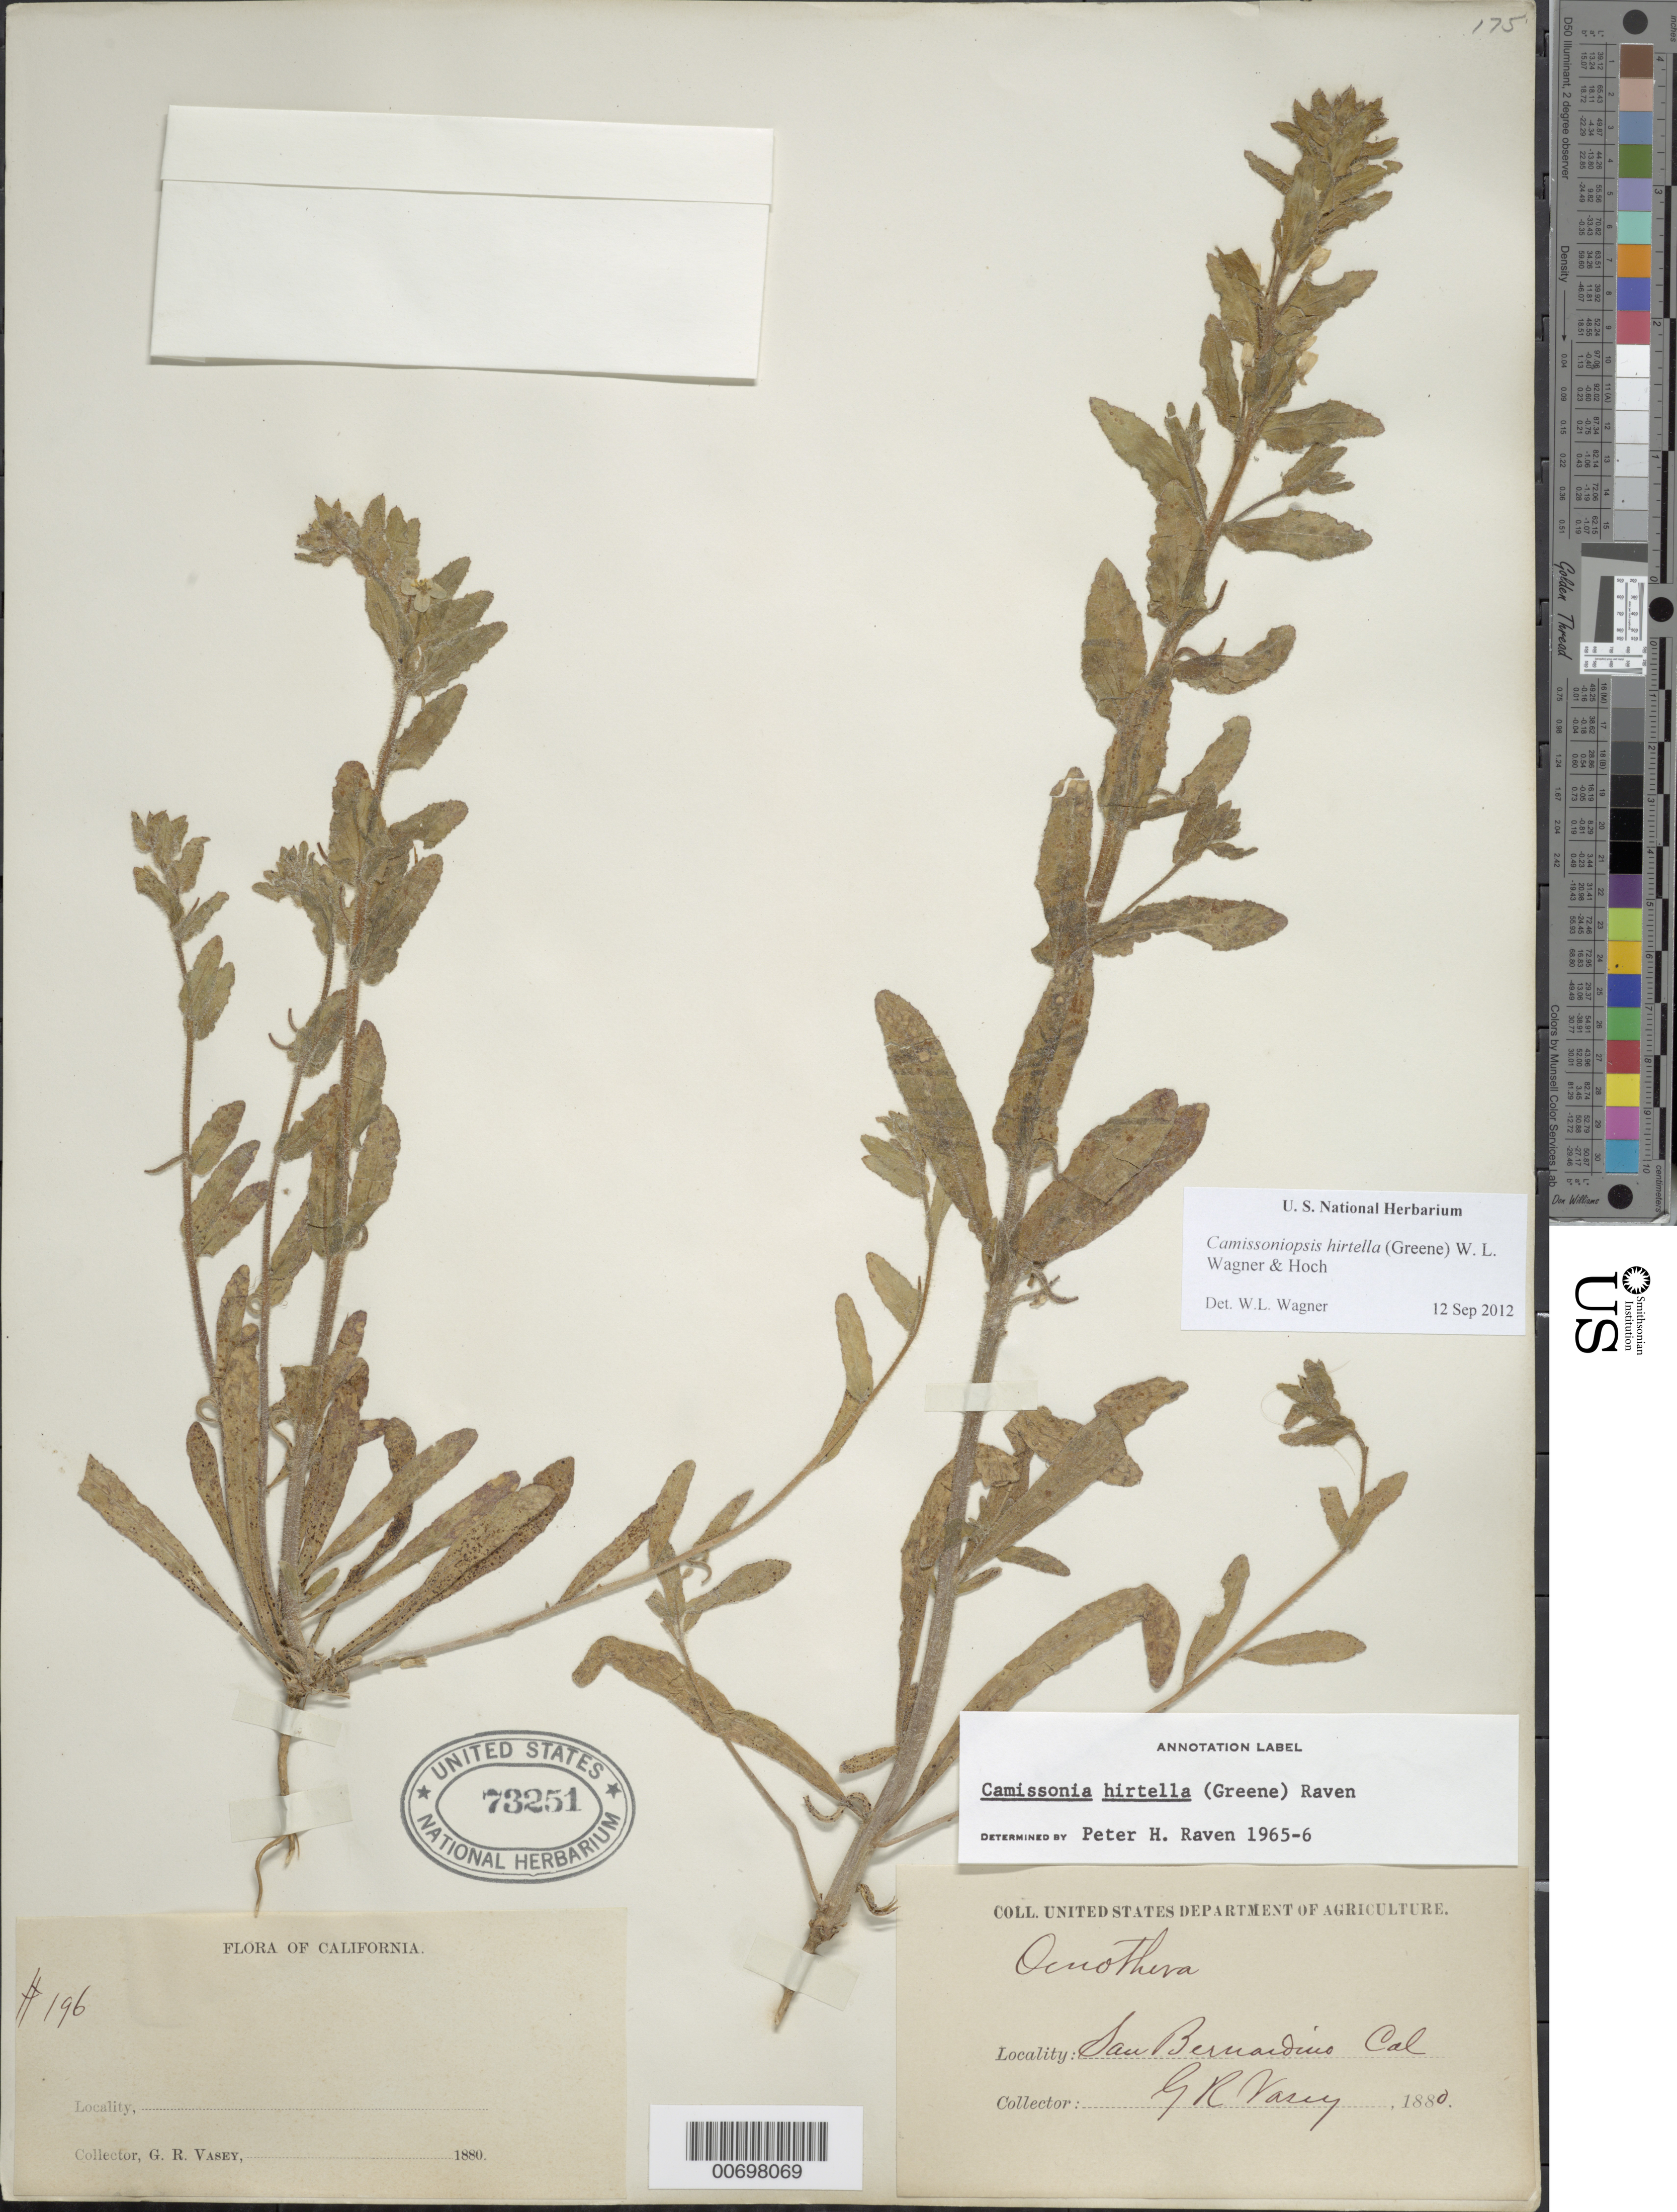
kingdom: Plantae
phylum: Tracheophyta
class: Magnoliopsida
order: Myrtales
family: Onagraceae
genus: Camissoniopsis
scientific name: Camissoniopsis hirtella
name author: (Greene) W.L. Wagner & Hoch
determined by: Wagner, W. L., (BOT), Smithsonian Institution - National Museum of Natural History (UNITED STATES)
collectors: G. R. Vasey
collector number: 196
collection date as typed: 1880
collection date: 1880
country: United States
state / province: California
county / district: San Bernardino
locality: San Bernardino.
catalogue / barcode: US 73251